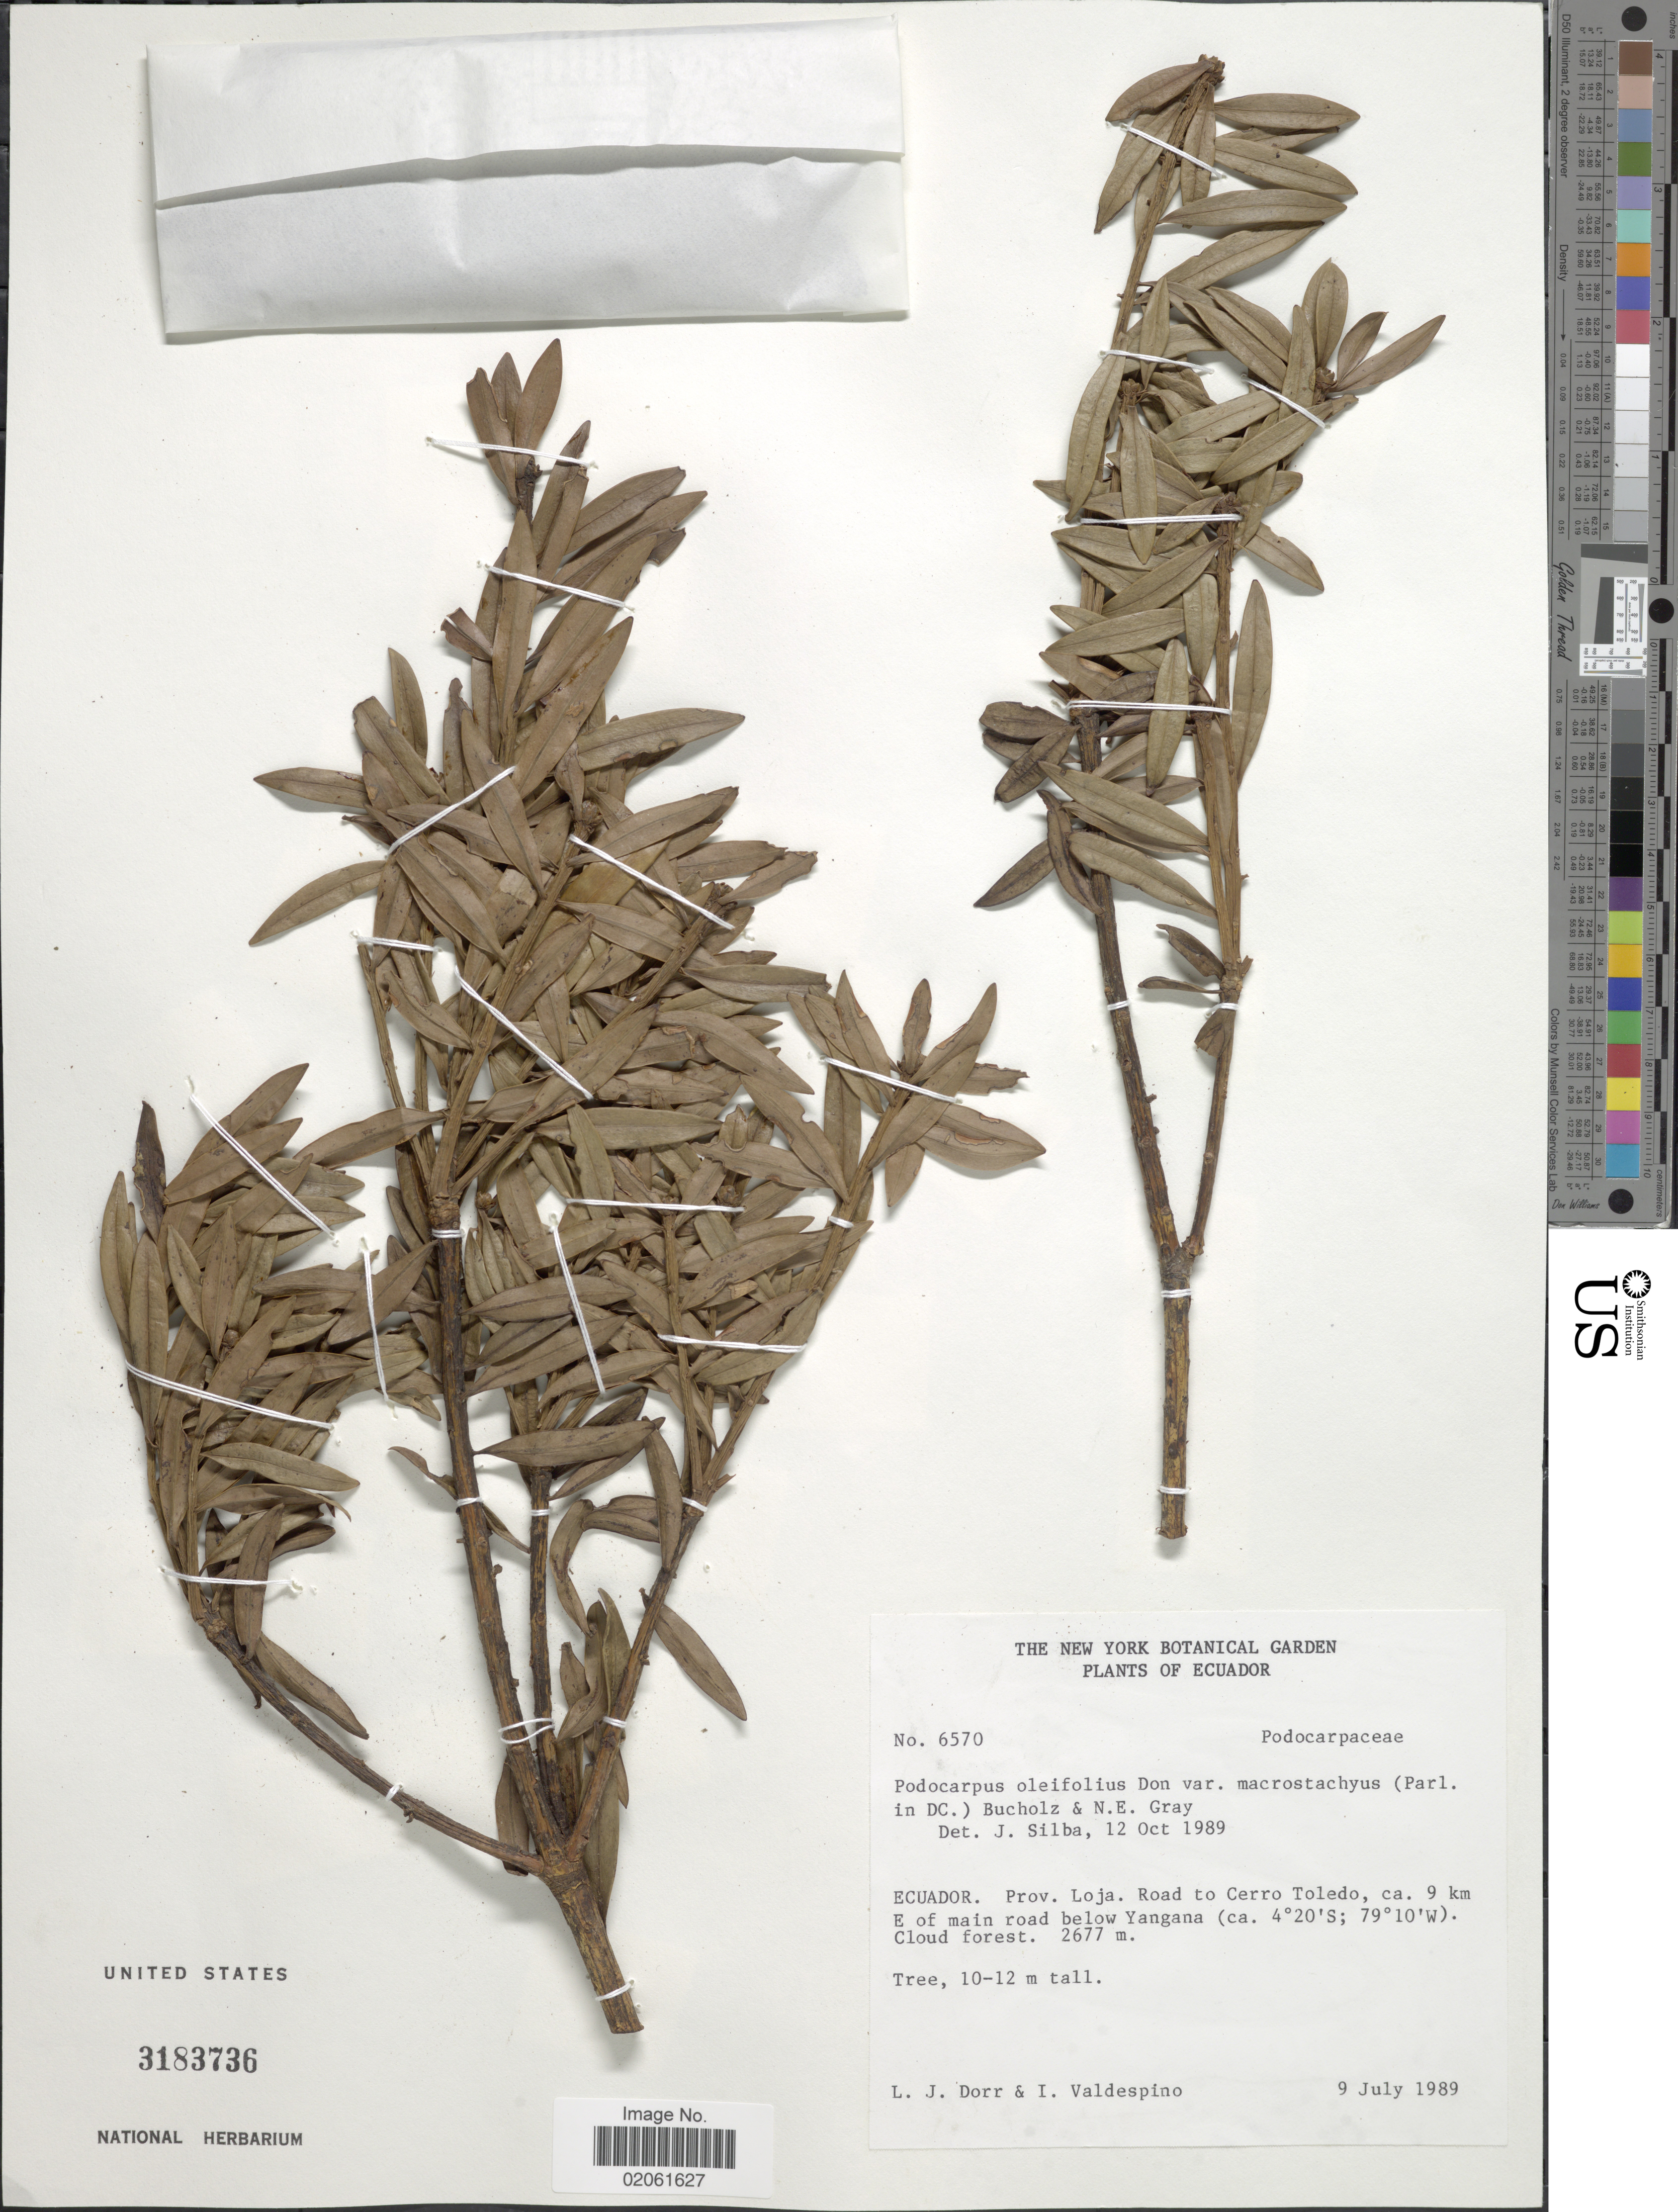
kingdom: Plantae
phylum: Tracheophyta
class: Pinopsida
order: Pinales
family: Podocarpaceae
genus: Podocarpus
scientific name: Podocarpus oleifolius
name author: D. Don ex Lamb.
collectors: L. J. Dorr & I. A. Valdespino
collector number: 6570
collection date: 1989-07-09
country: Ecuador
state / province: Loja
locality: Ecuador. Prov. Loja. Road to Cerro Toledo, ca. 9 km E of main road below Yangana.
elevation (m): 2677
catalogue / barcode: US 3183736